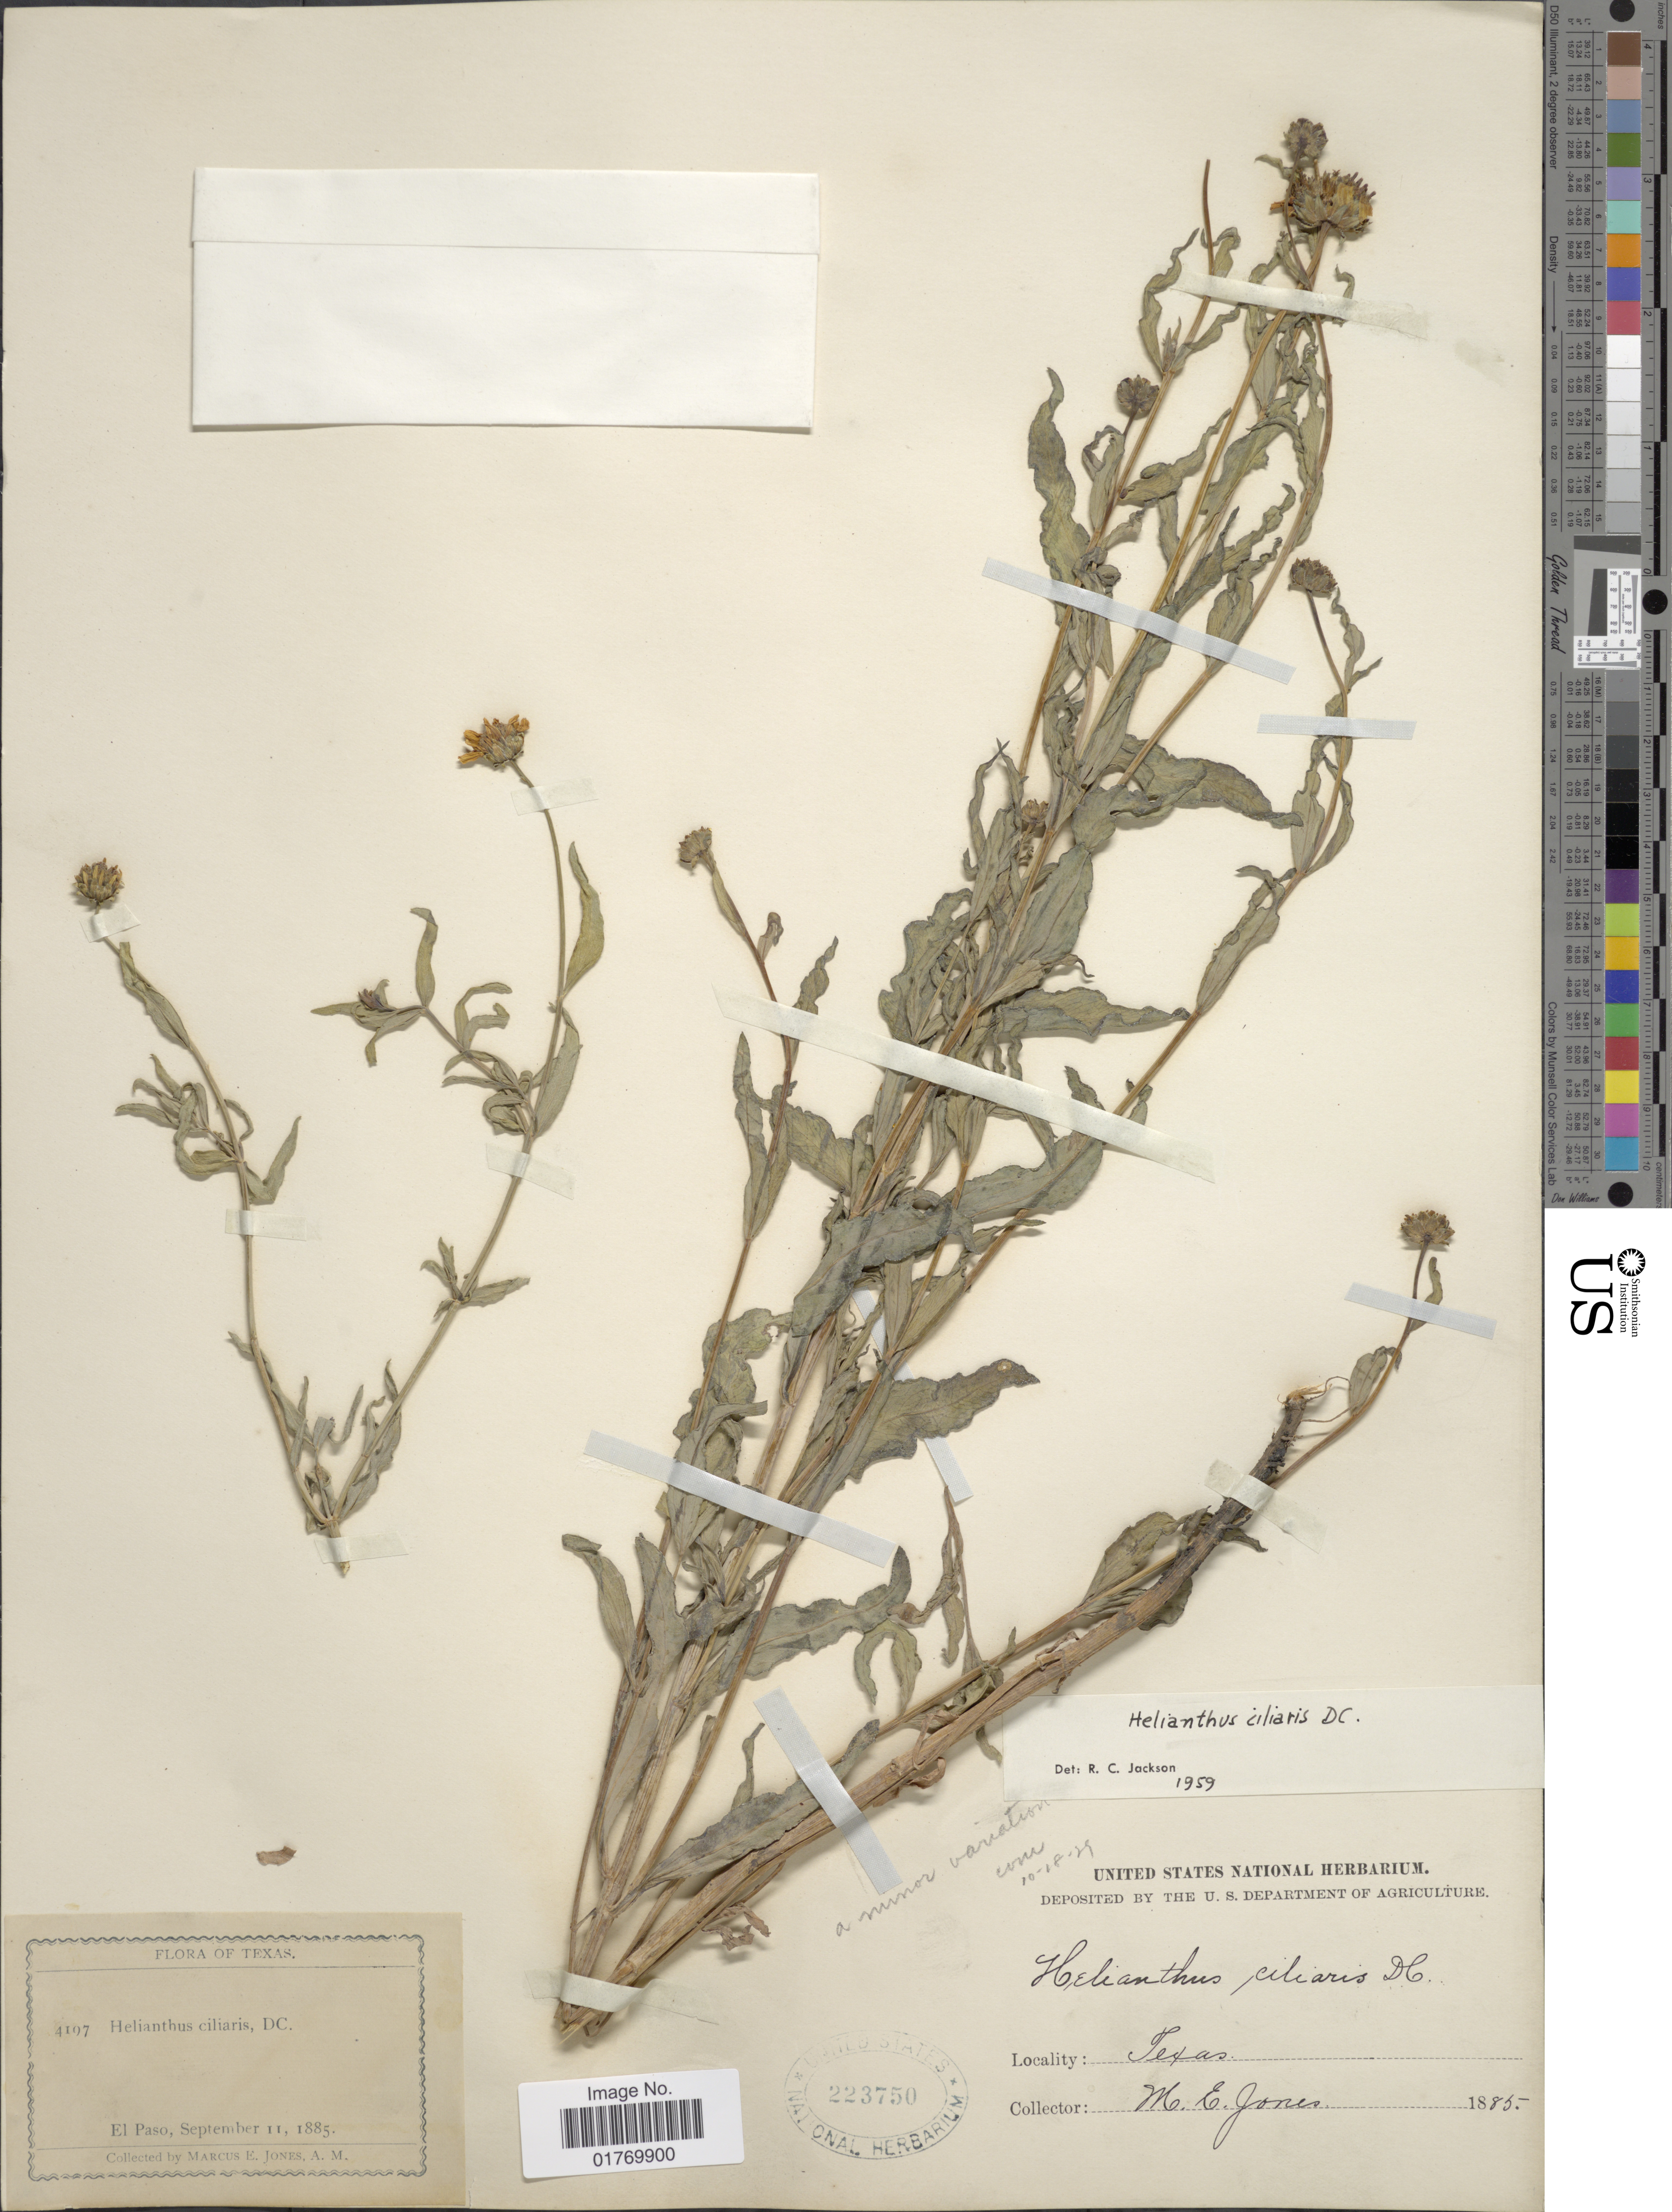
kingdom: Plantae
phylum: Tracheophyta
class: Magnoliopsida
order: Asterales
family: Asteraceae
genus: Helianthus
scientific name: Helianthus ciliaris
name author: DC.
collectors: M. E. Jones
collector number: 4197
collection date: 1885-09-11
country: United States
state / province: Texas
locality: El Paso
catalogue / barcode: US 223750